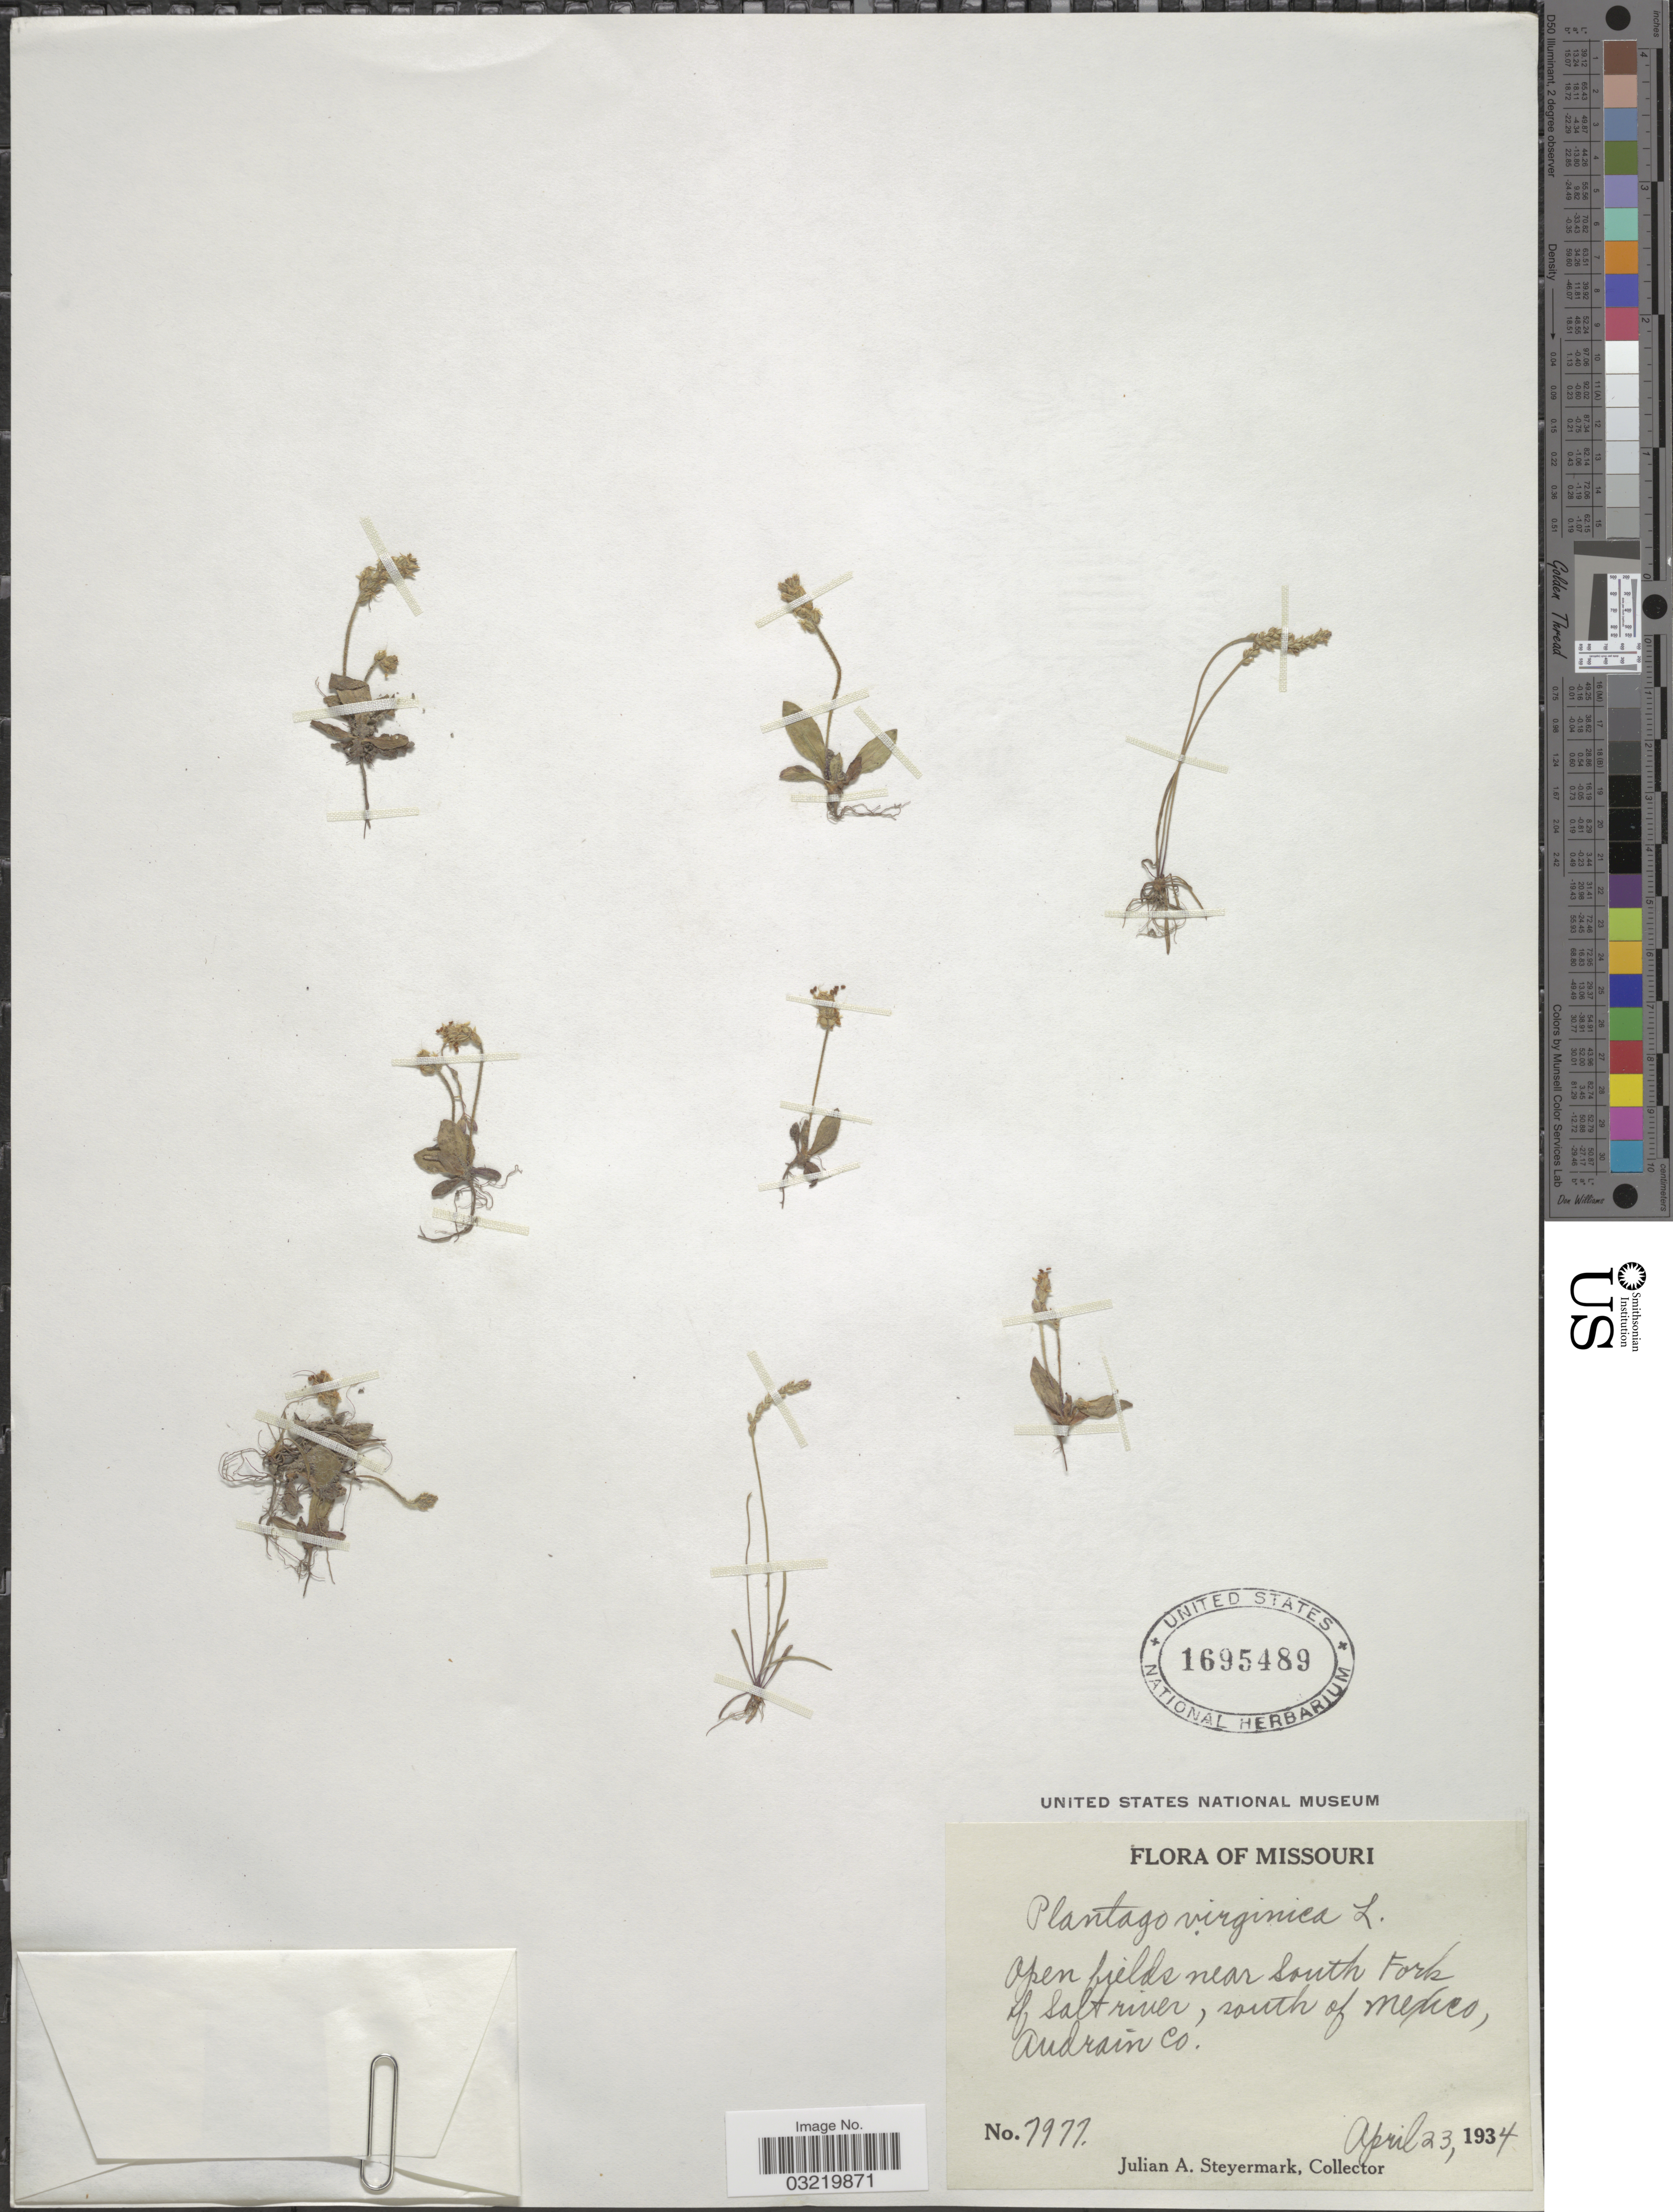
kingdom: Plantae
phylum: Tracheophyta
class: Magnoliopsida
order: Lamiales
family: Plantaginaceae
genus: Plantago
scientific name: Plantago virginica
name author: L.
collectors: J. Steyermark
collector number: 7977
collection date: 1934-04-23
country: United States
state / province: Missouri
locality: Open fields near South Fork of Salt river, south of Mexico, Audrain Co.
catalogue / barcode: US 1695489